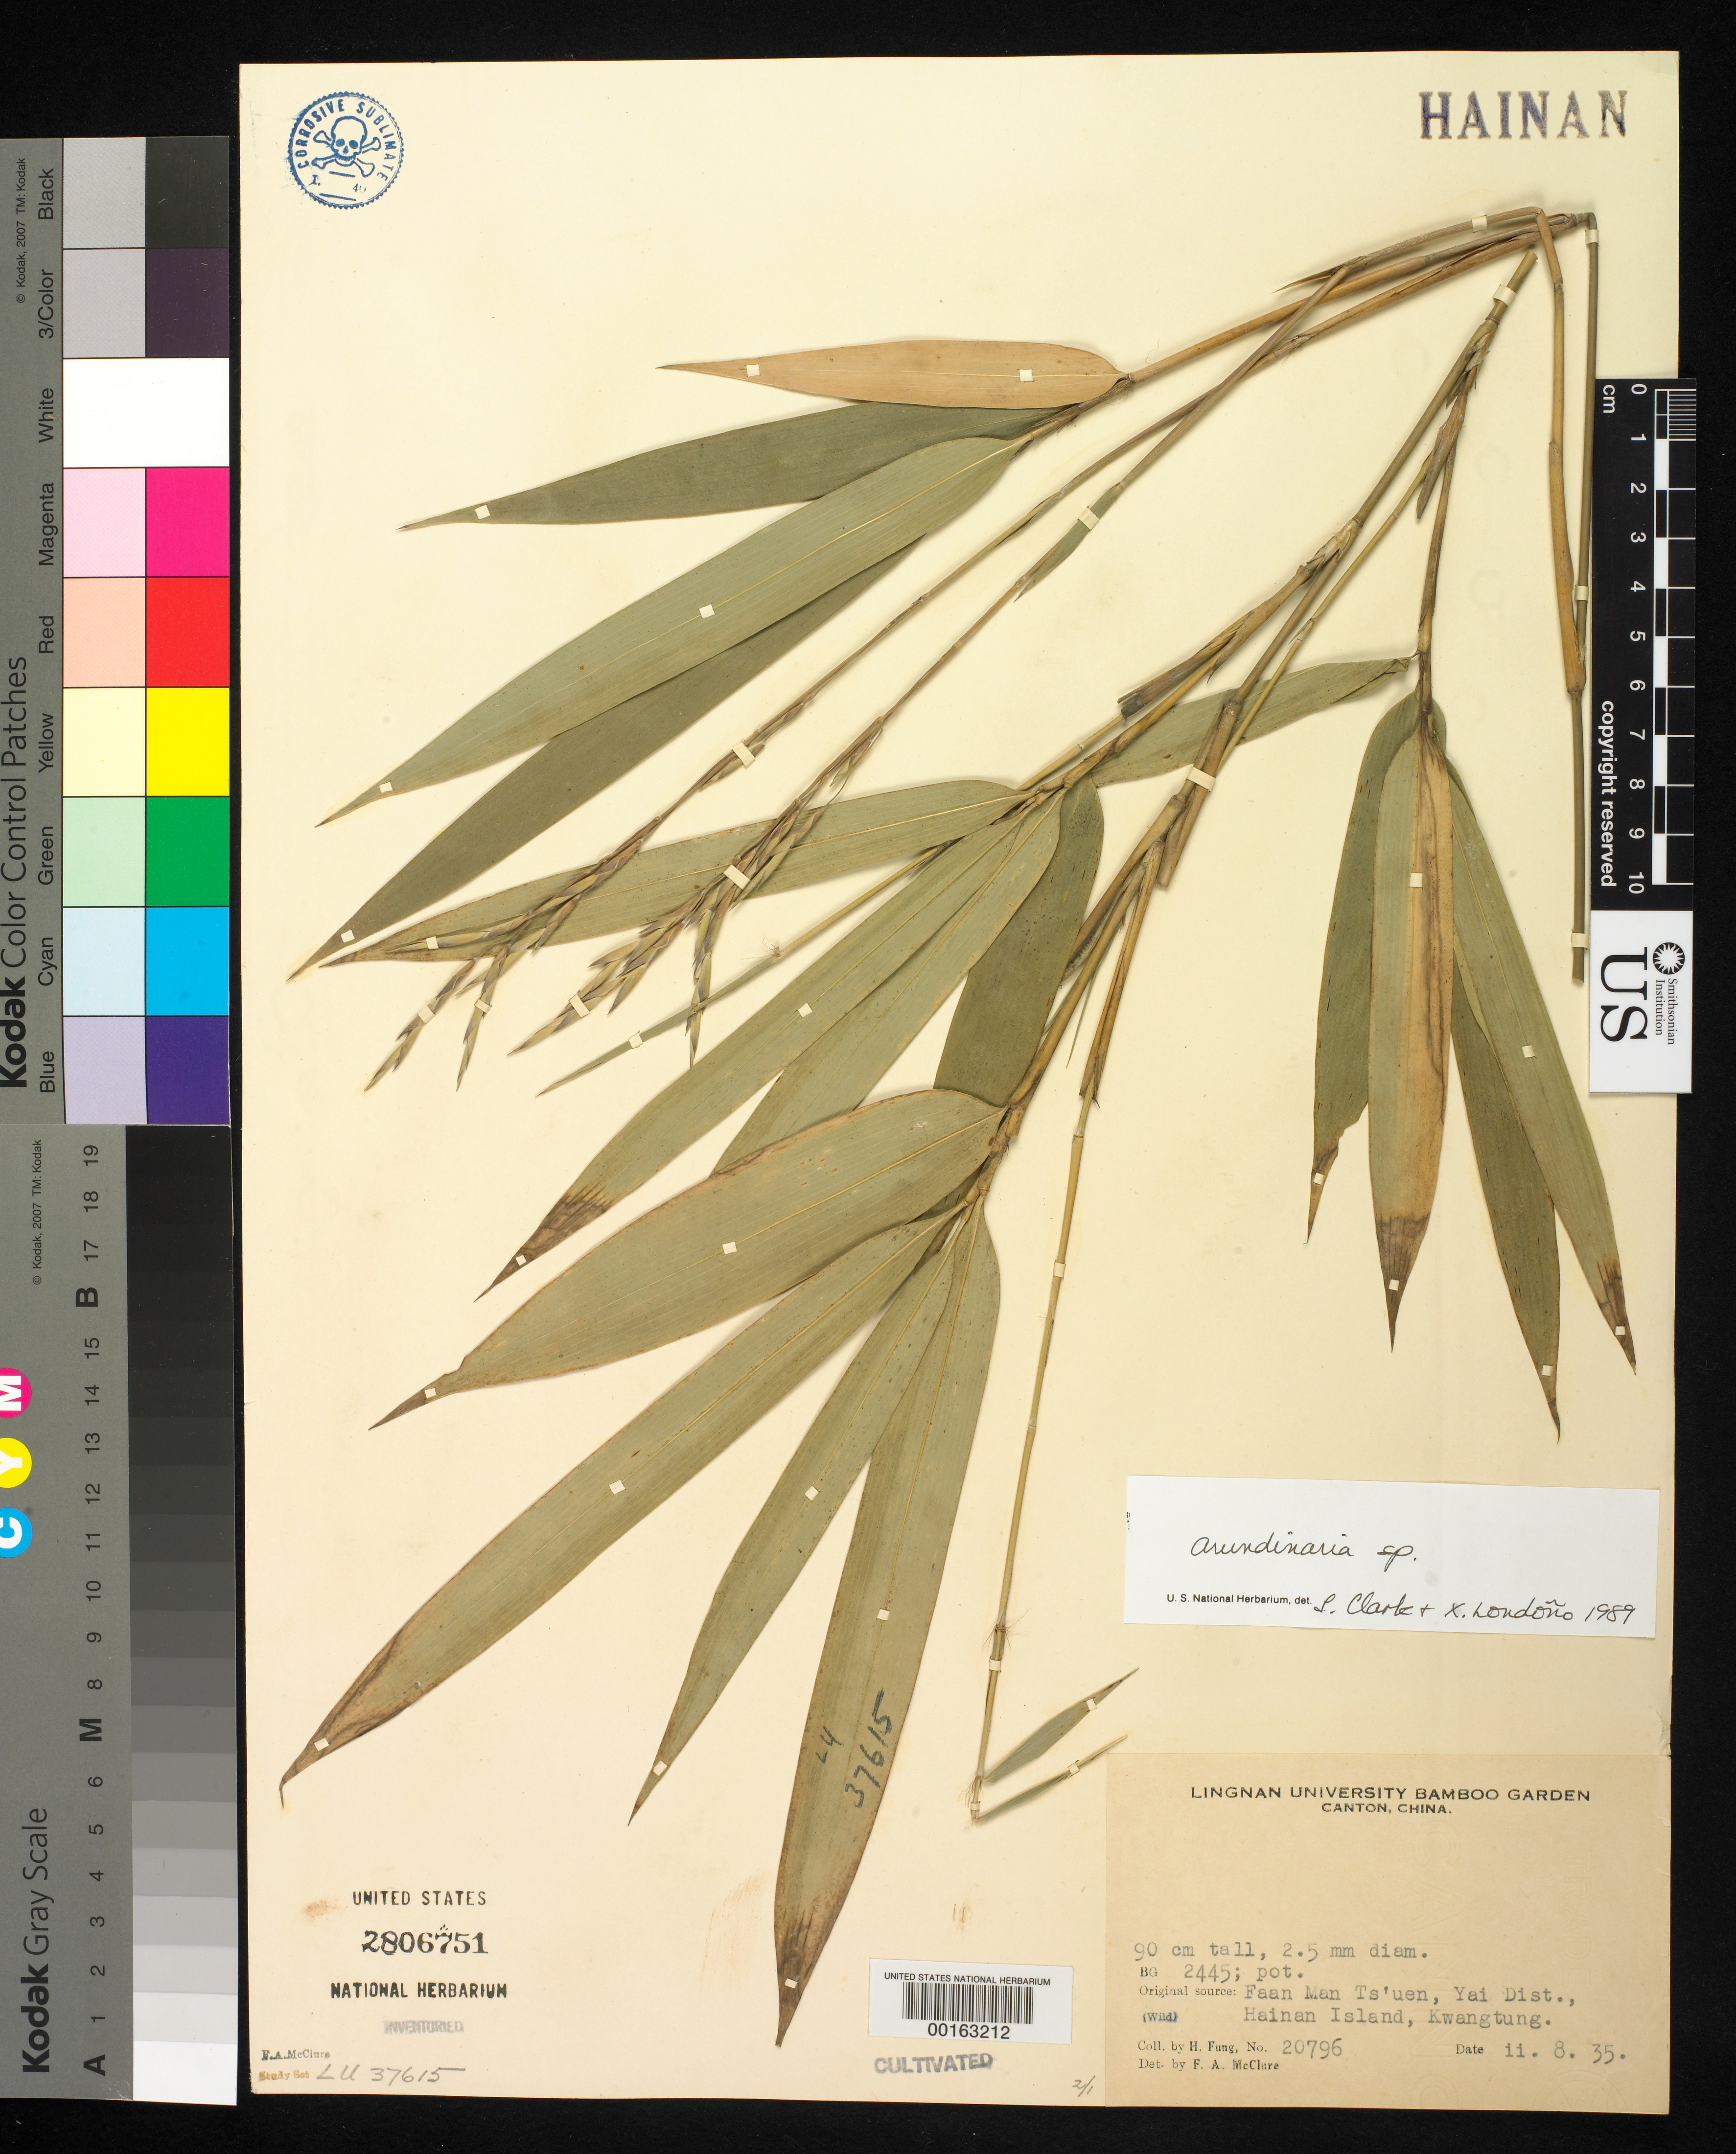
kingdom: Plantae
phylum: Tracheophyta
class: Liliopsida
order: Poales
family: Poaceae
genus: Arundinaria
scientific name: Arundinaria sp.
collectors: H. L. Fung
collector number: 20796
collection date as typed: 08 Feb 1935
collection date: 1935-02-08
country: China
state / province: Guangdong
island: Honam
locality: Lingnan univ. bg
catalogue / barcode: US 2806751